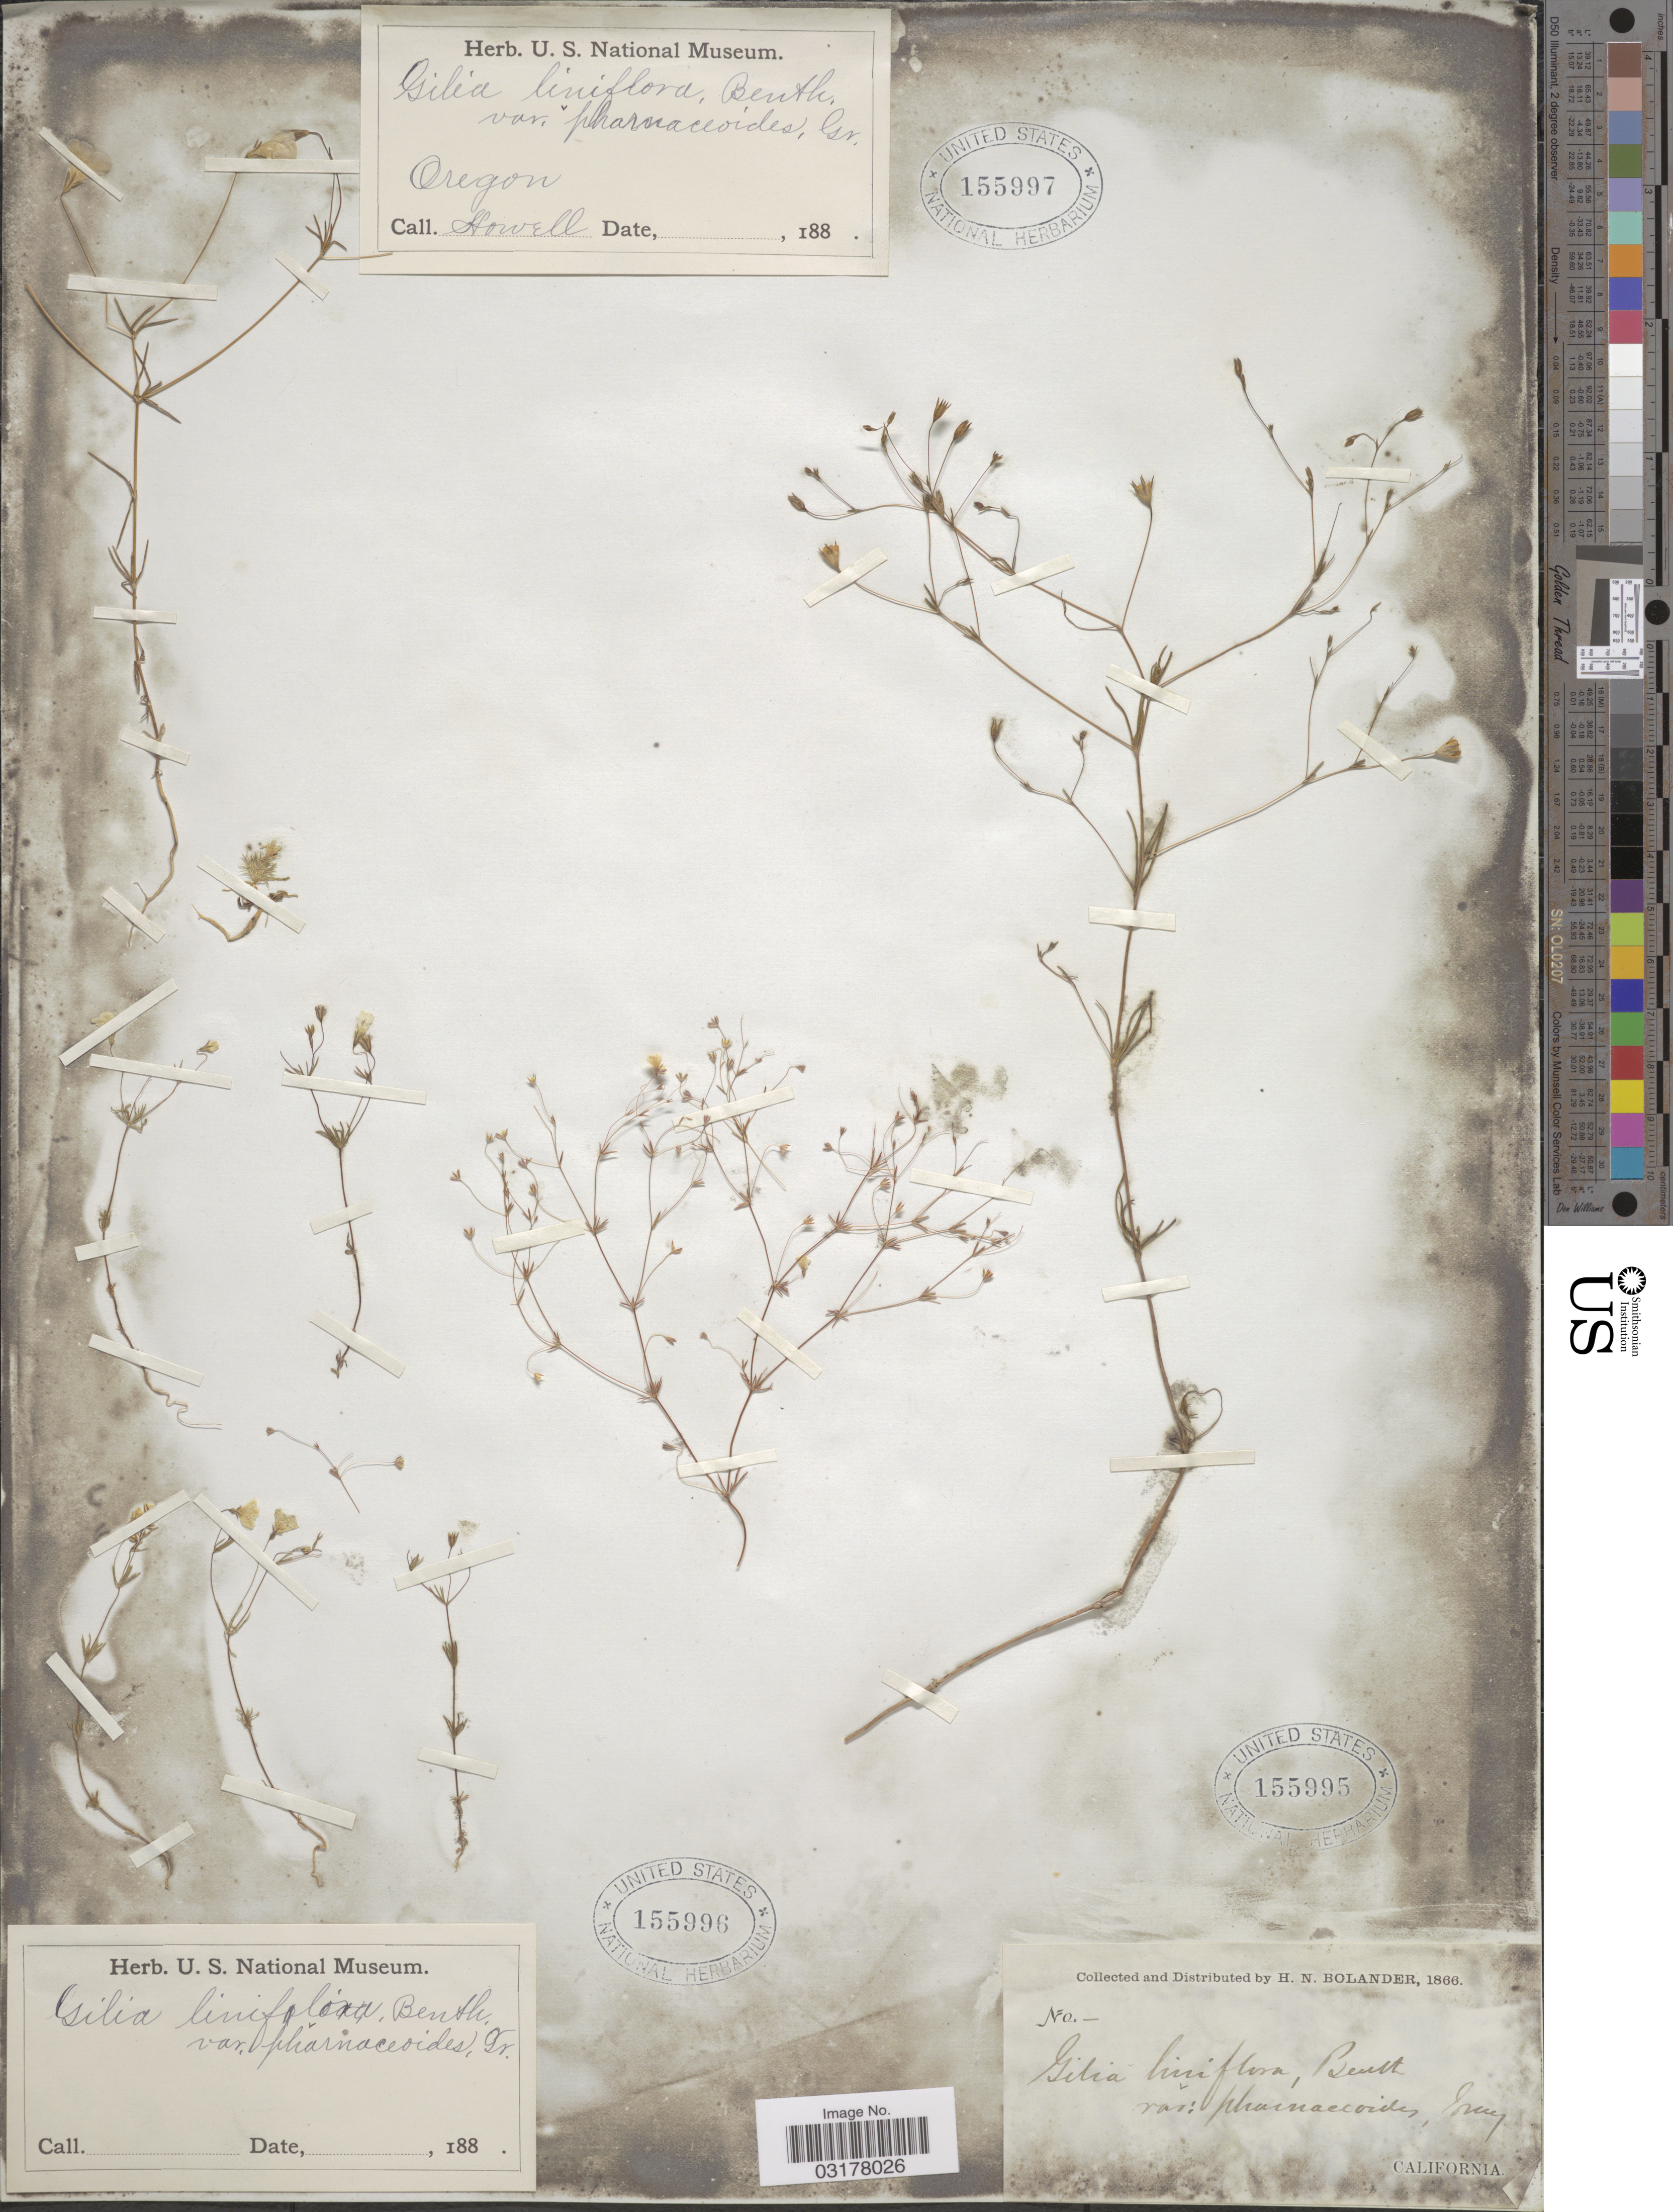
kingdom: Plantae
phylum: Tracheophyta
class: Magnoliopsida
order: Ericales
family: Polemoniaceae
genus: Leptosiphon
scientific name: Leptosiphon liniflorus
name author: (Benth.) J.M. Porter & L.A. Johnson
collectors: H. Bolander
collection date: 1866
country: United States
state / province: California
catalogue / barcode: US 155995